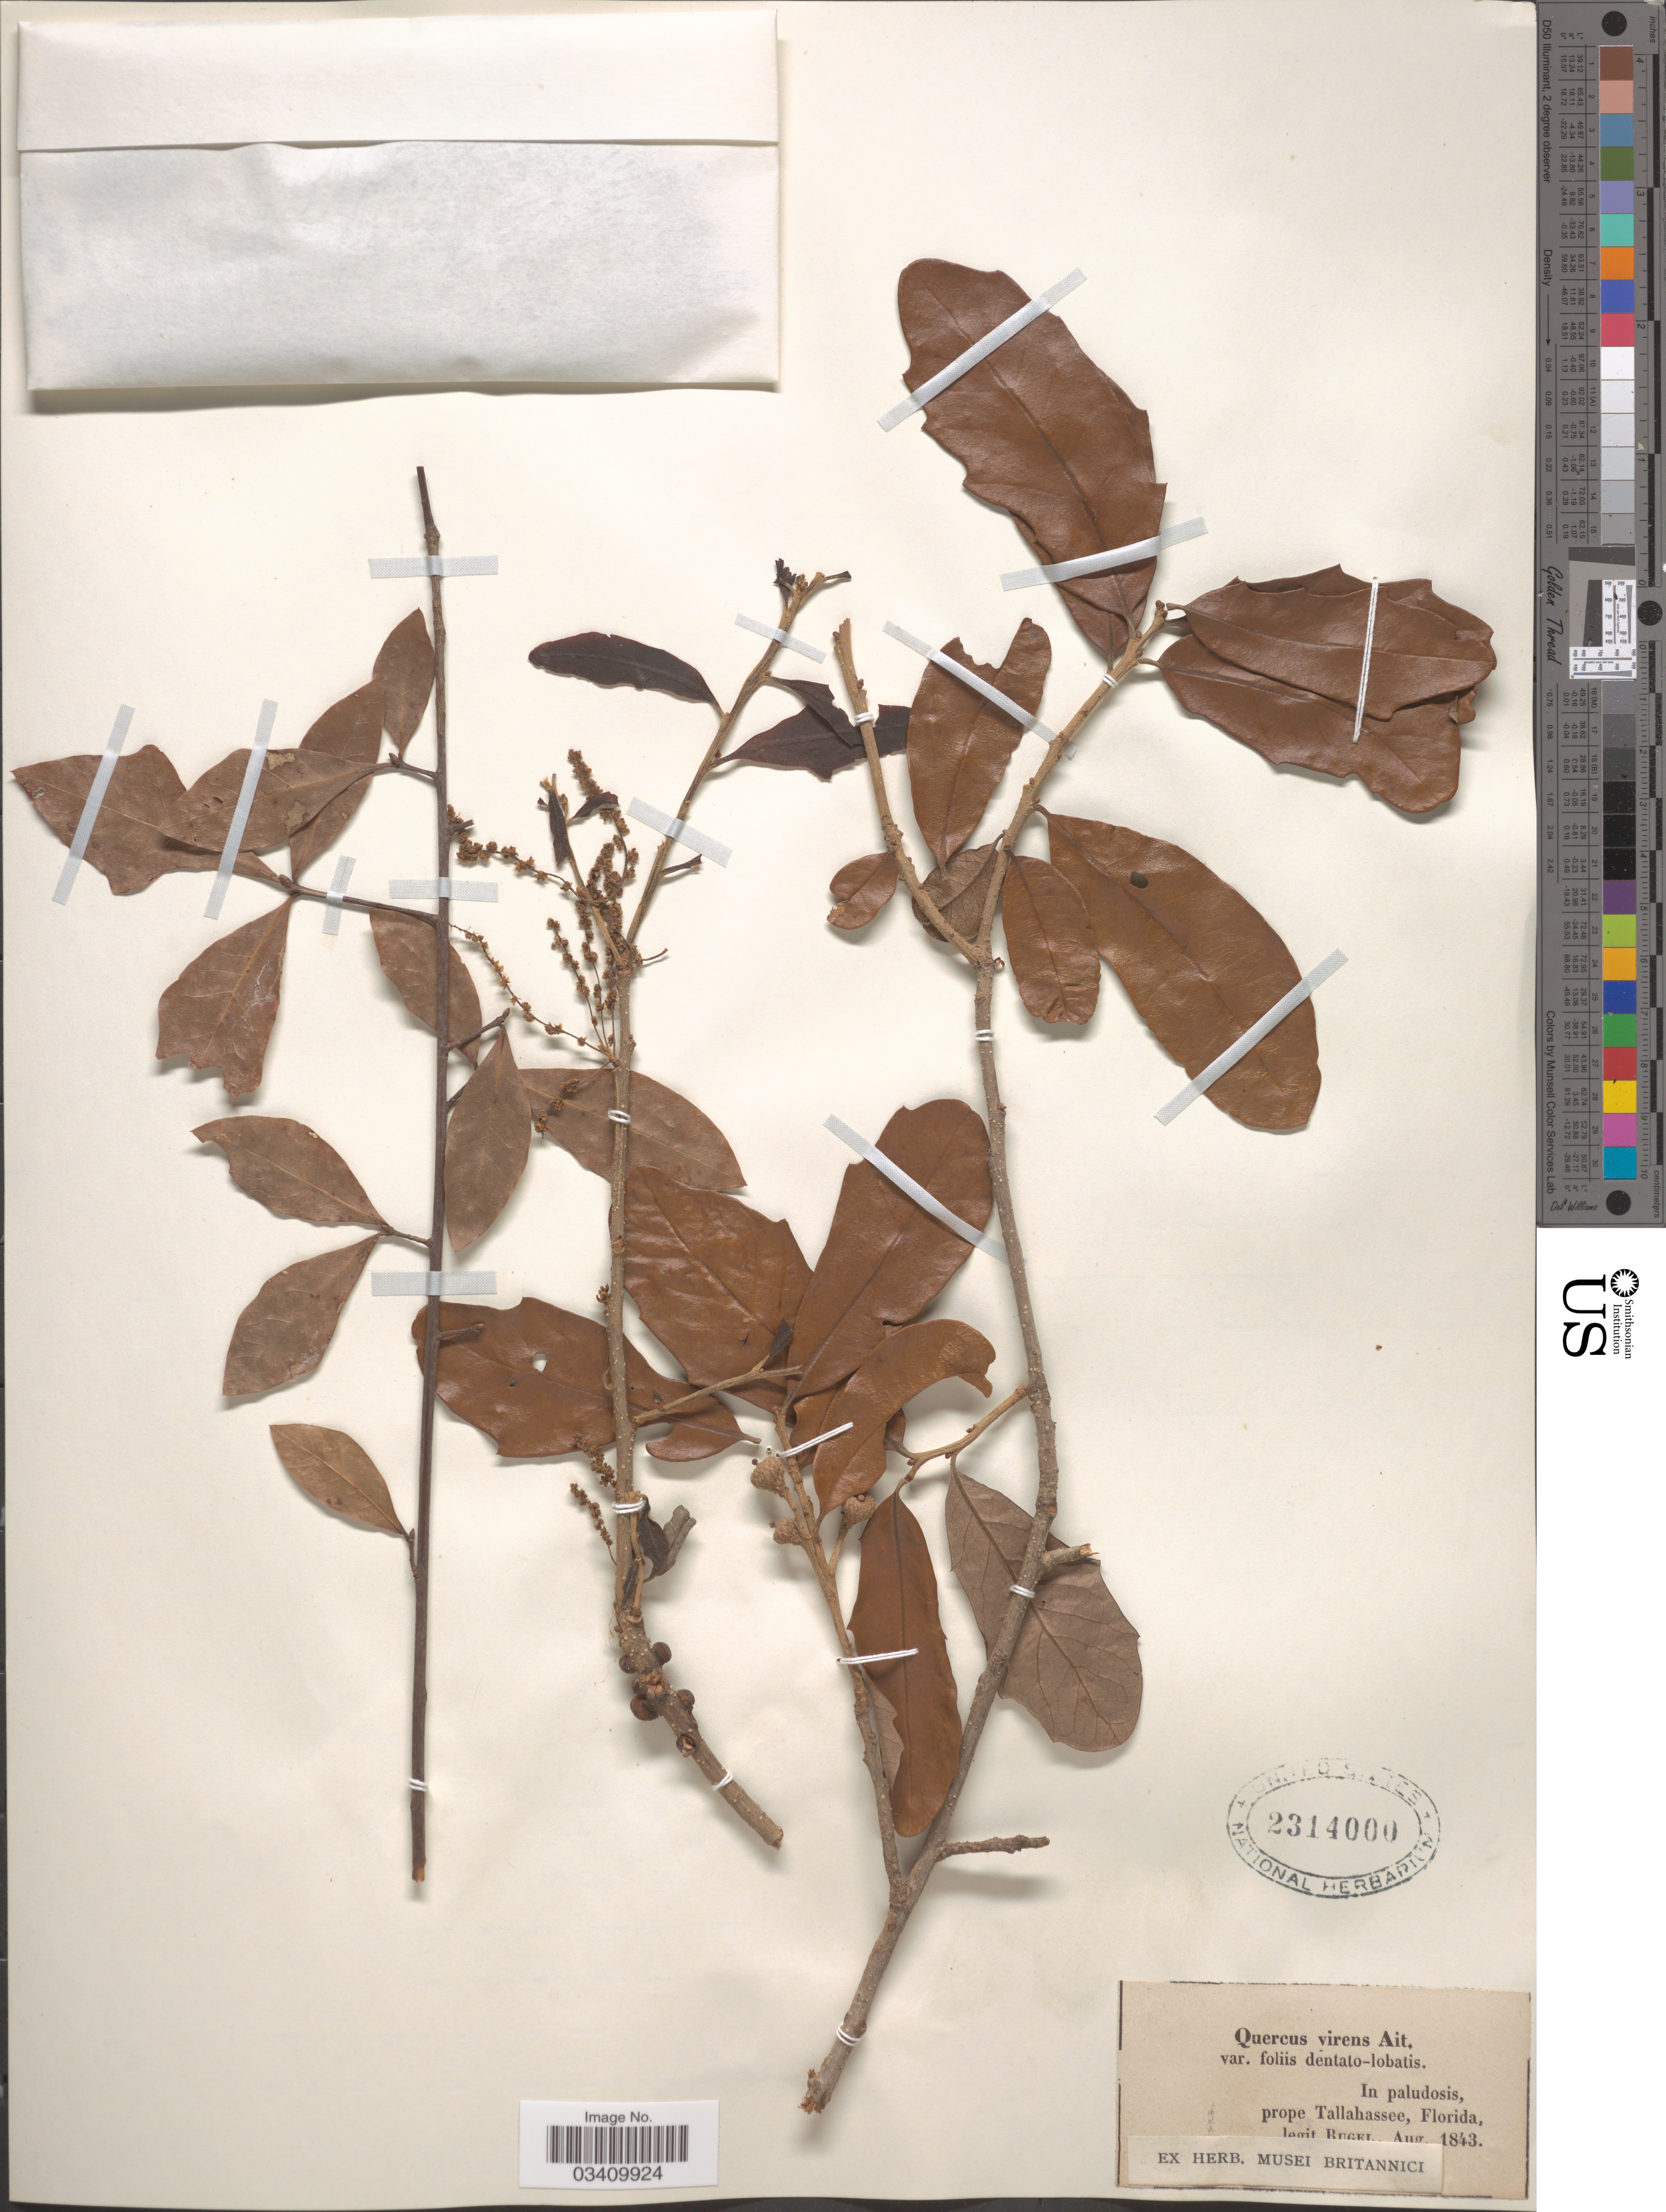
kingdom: Plantae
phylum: Tracheophyta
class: Magnoliopsida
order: Fagales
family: Fagaceae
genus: Quercus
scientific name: Quercus sp.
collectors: Rugel, --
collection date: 1843-08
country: United States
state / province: Florida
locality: In paludosis, prope Tallahassee.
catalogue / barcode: US 2314000